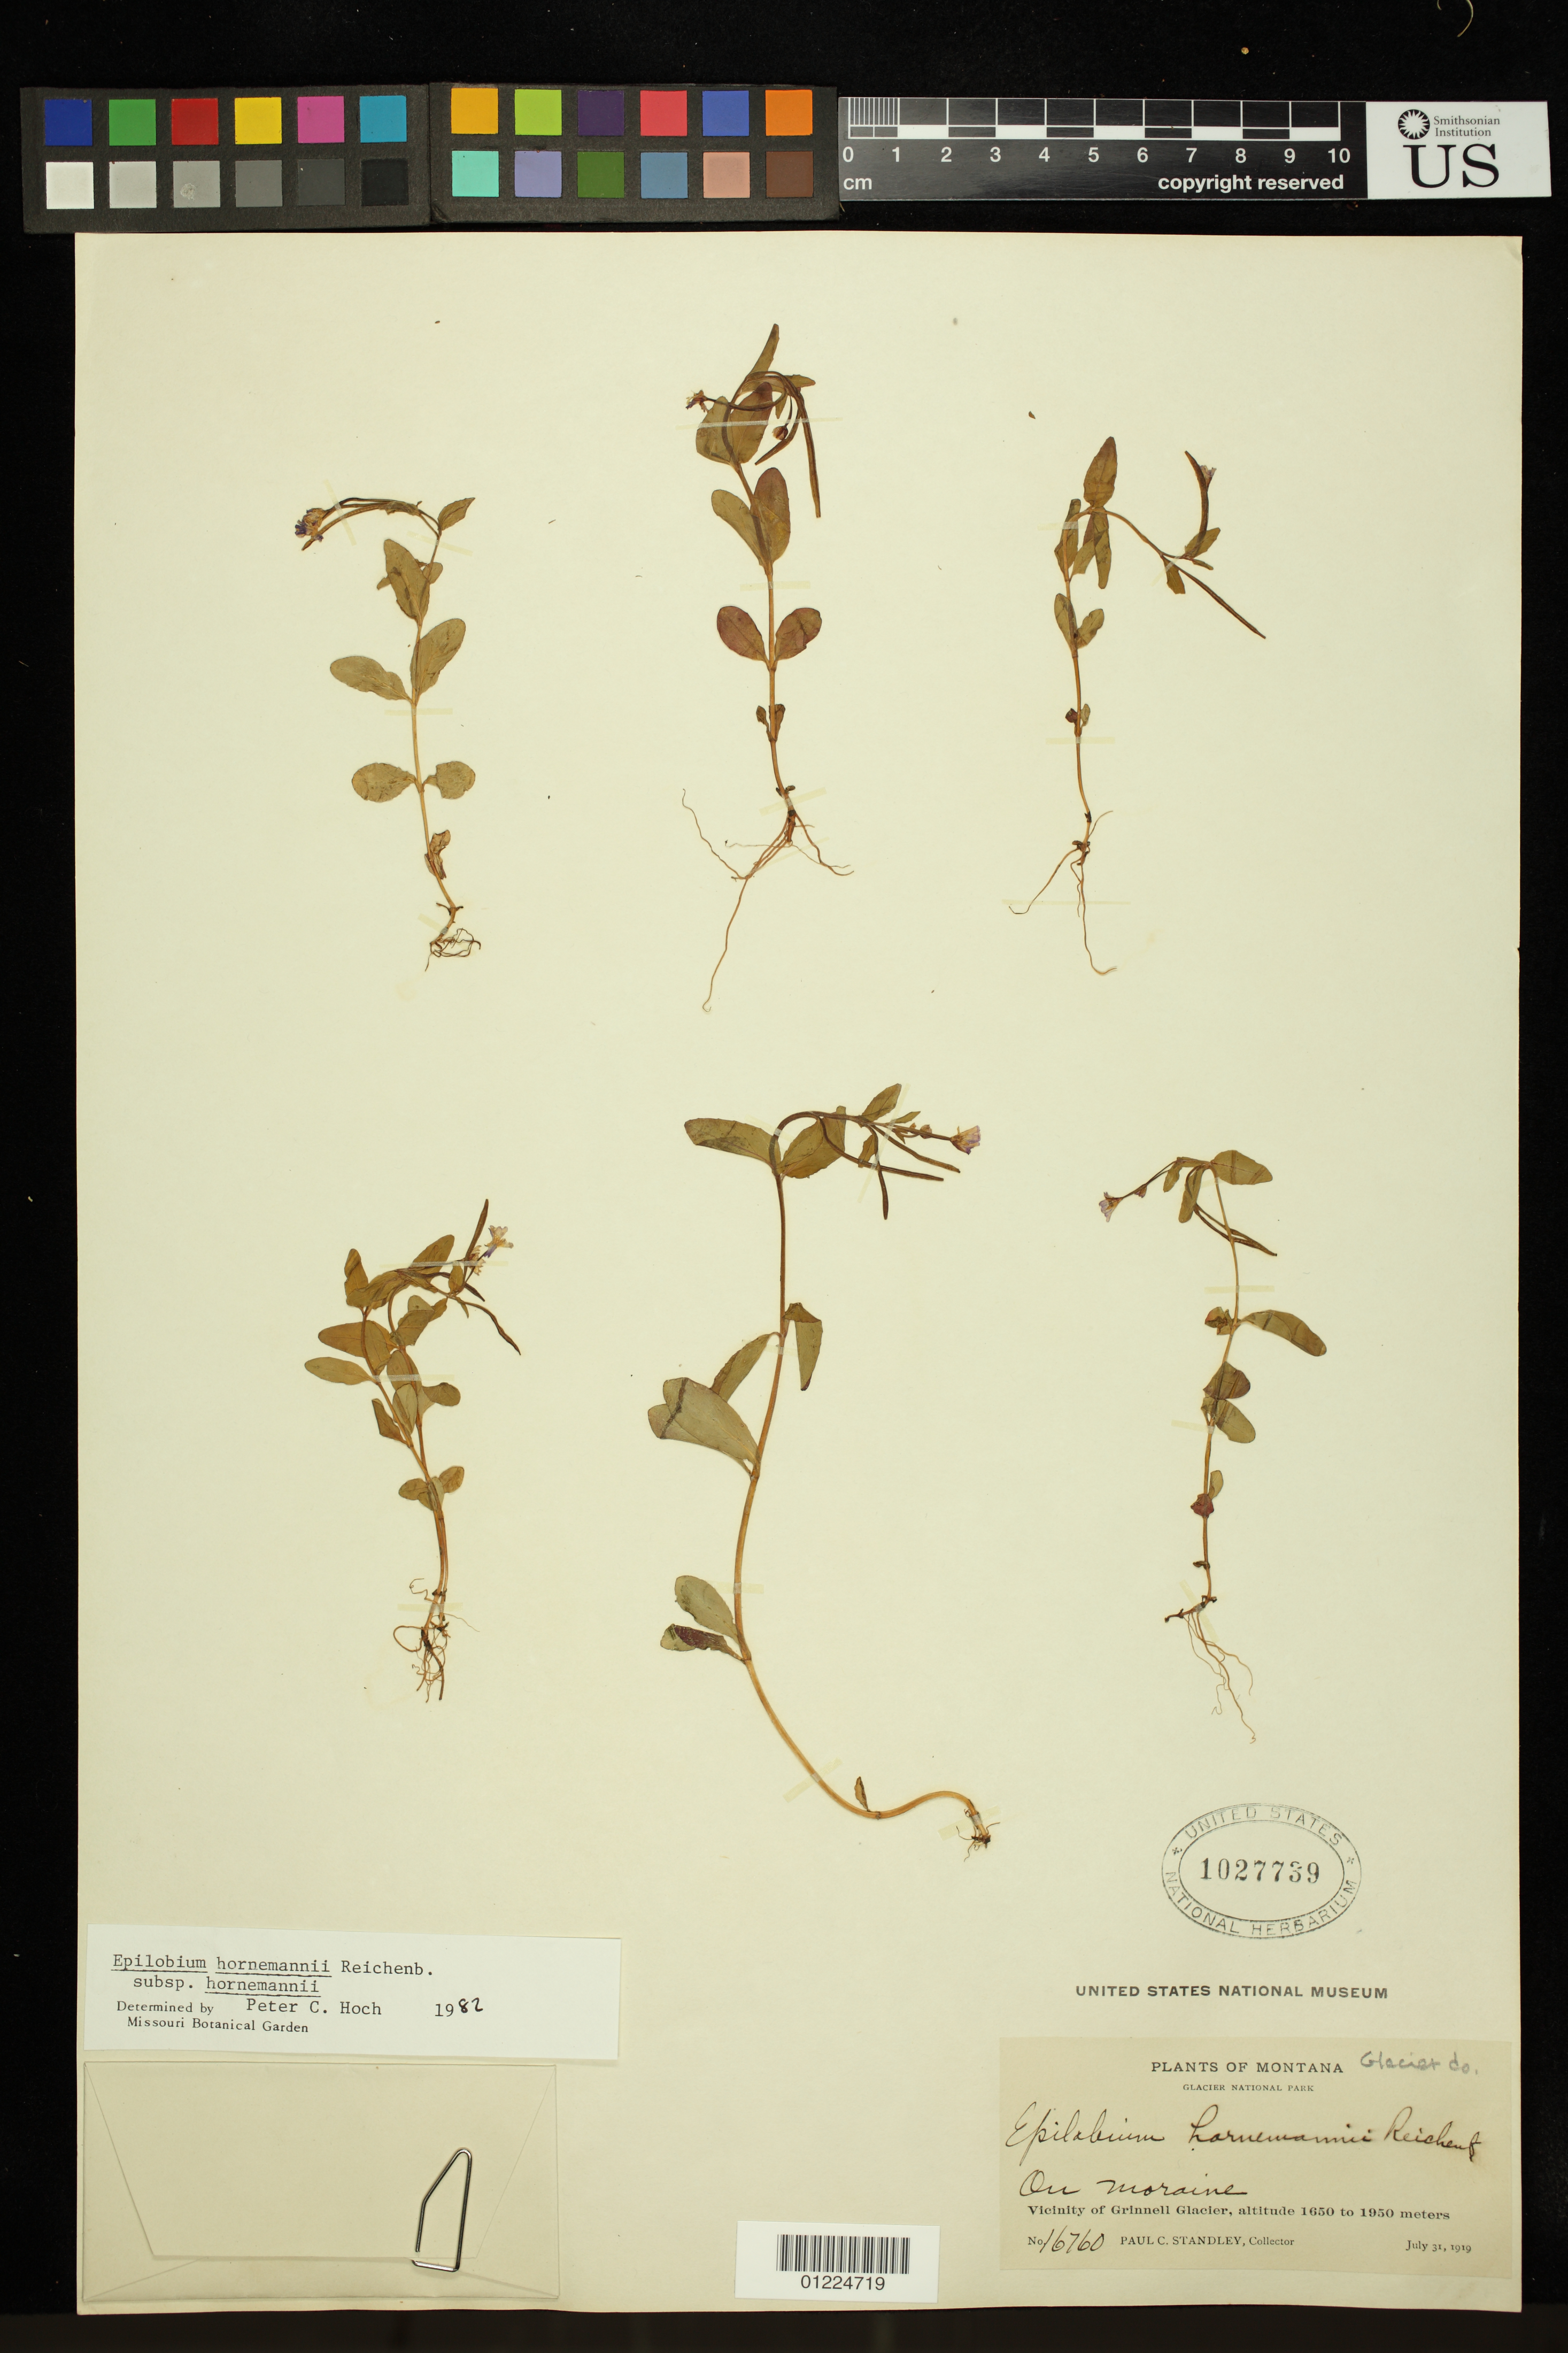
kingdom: Plantae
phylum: Tracheophyta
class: Magnoliopsida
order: Myrtales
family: Onagraceae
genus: Epilobium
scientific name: Epilobium hornemannii subsp. hornemannii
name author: Rchb.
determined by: Hoch, P. C.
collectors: P. C. Standley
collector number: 16760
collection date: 1919-07-31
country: United States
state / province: Montana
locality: Vicinity of Grinnell Glacier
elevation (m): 1650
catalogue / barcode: US 1027739